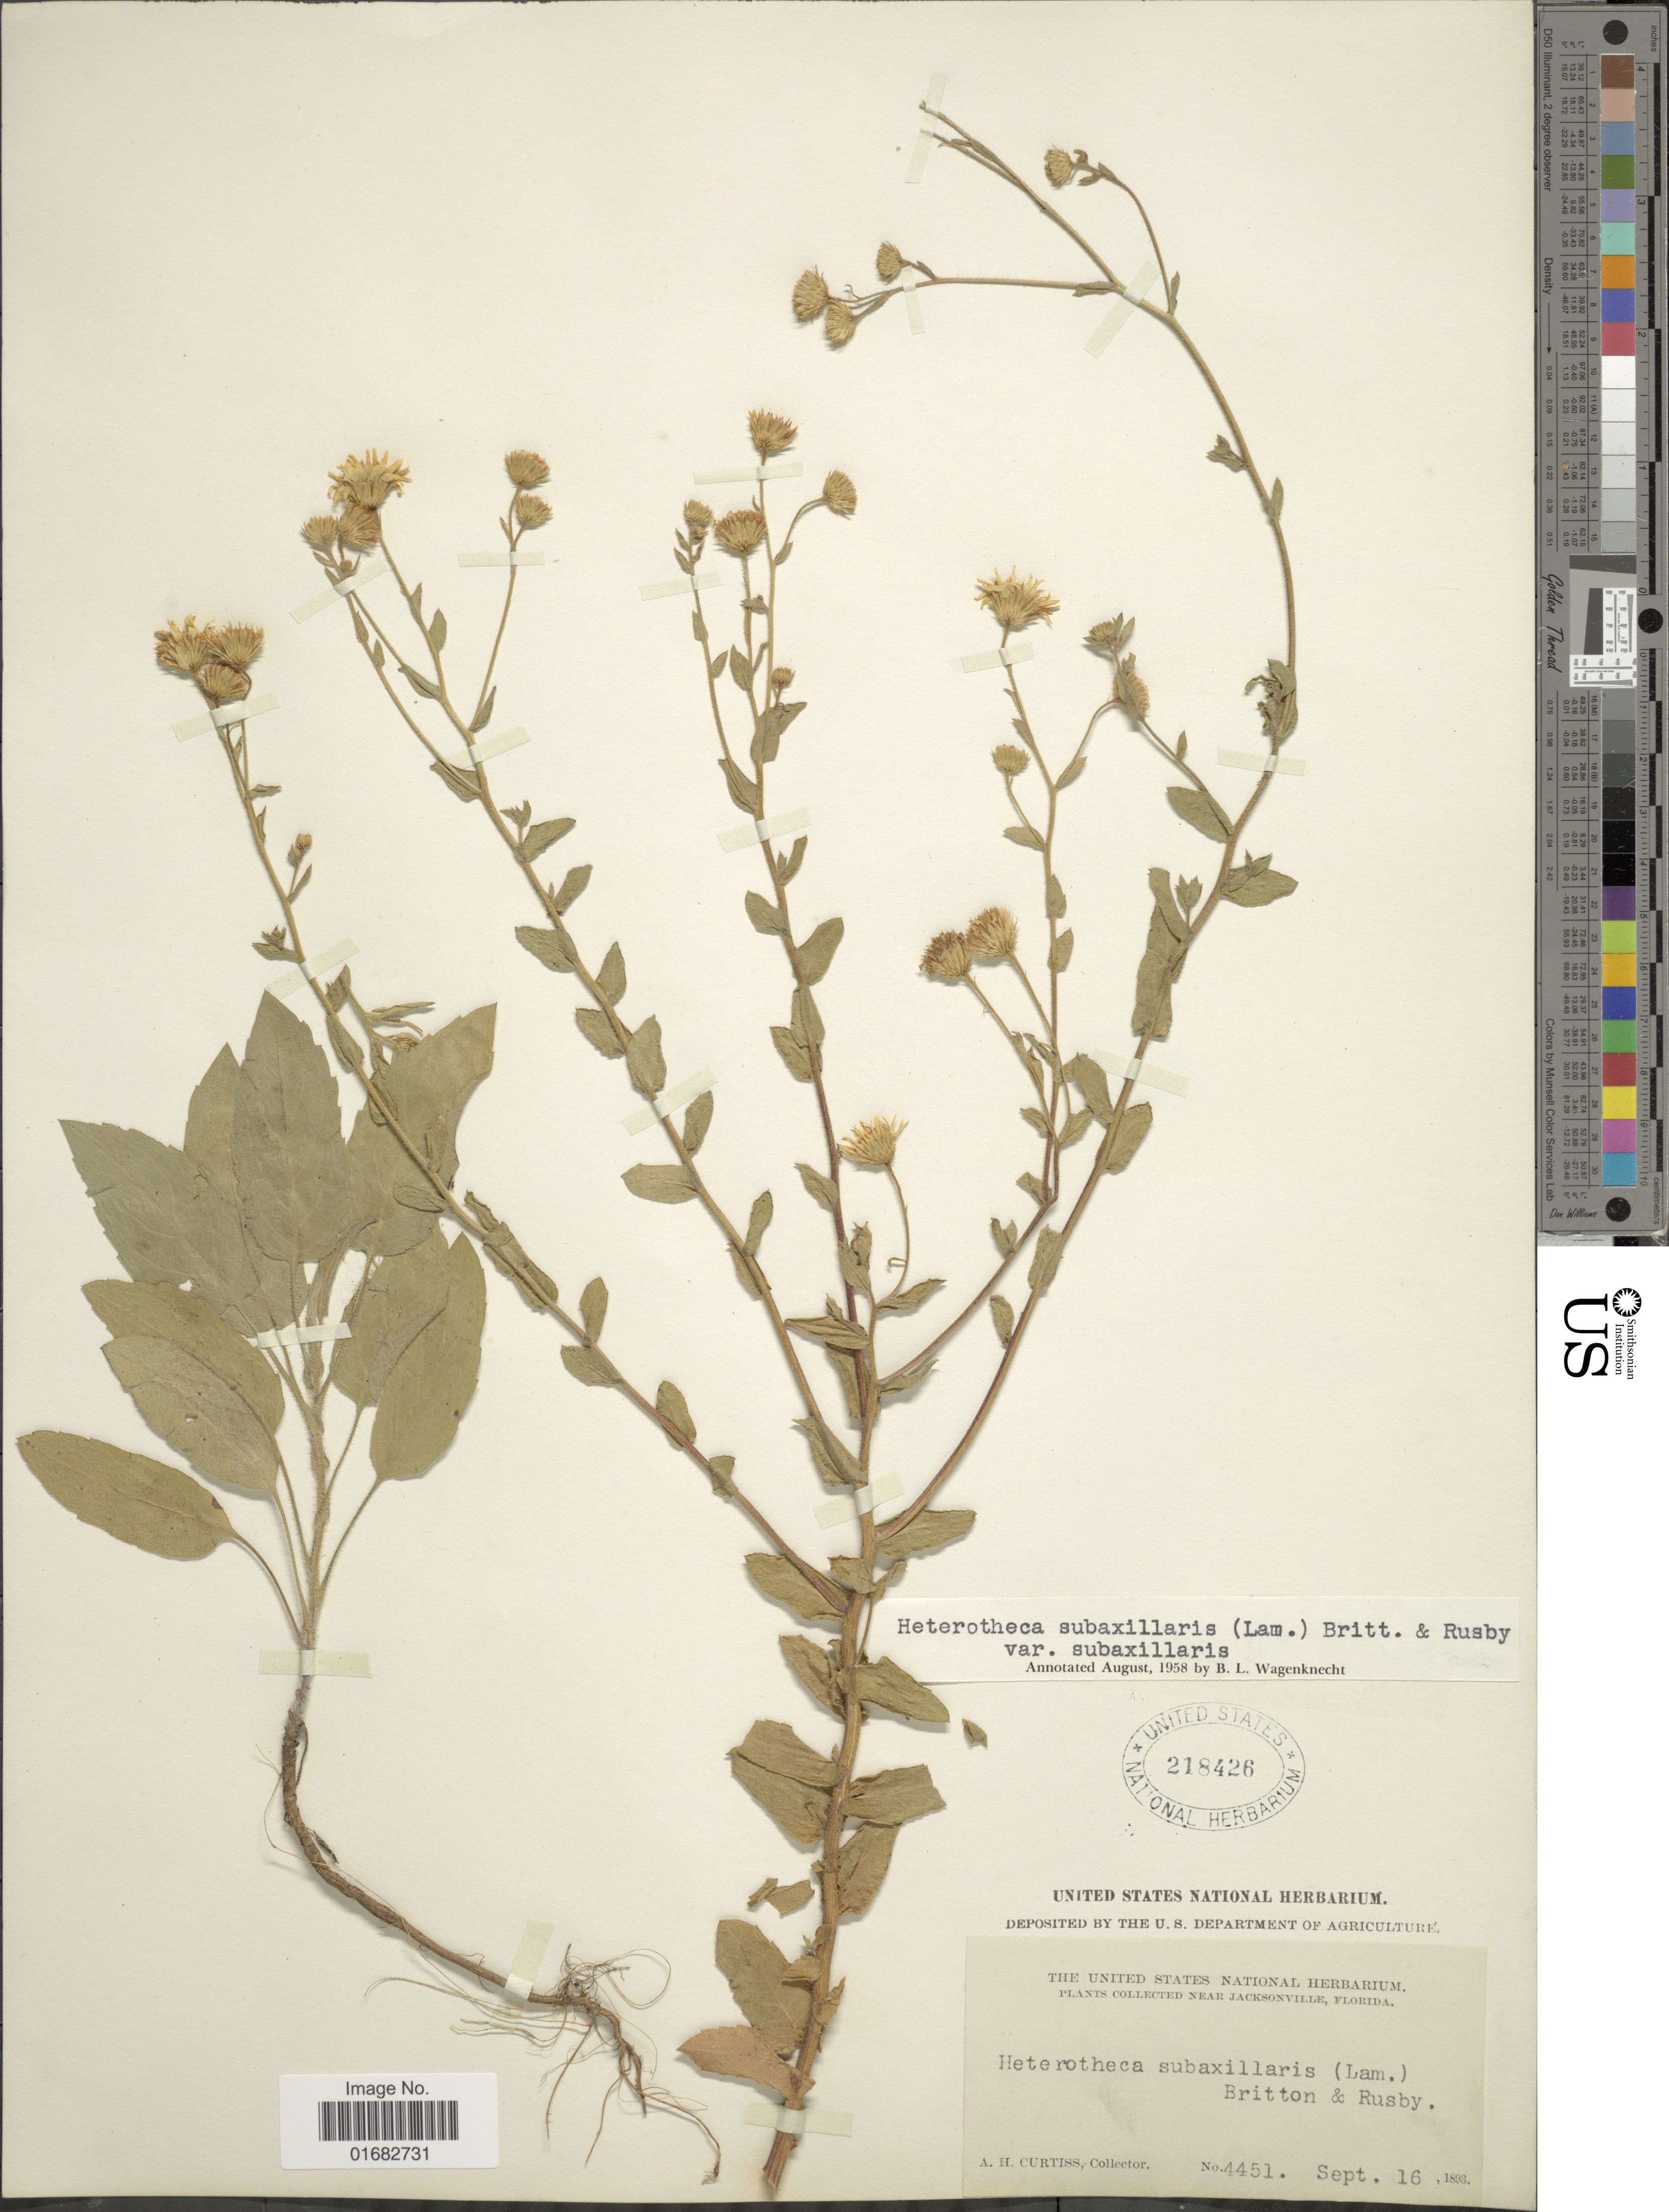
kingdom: Plantae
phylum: Tracheophyta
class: Magnoliopsida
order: Asterales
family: Asteraceae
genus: Heterotheca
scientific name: Heterotheca subaxillaris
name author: (Lam.) Britton & Rusby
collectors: A. H. Curtiss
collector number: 4451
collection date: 1893-09-16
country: United States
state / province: Florida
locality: Near Jacksonville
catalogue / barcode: US 218426